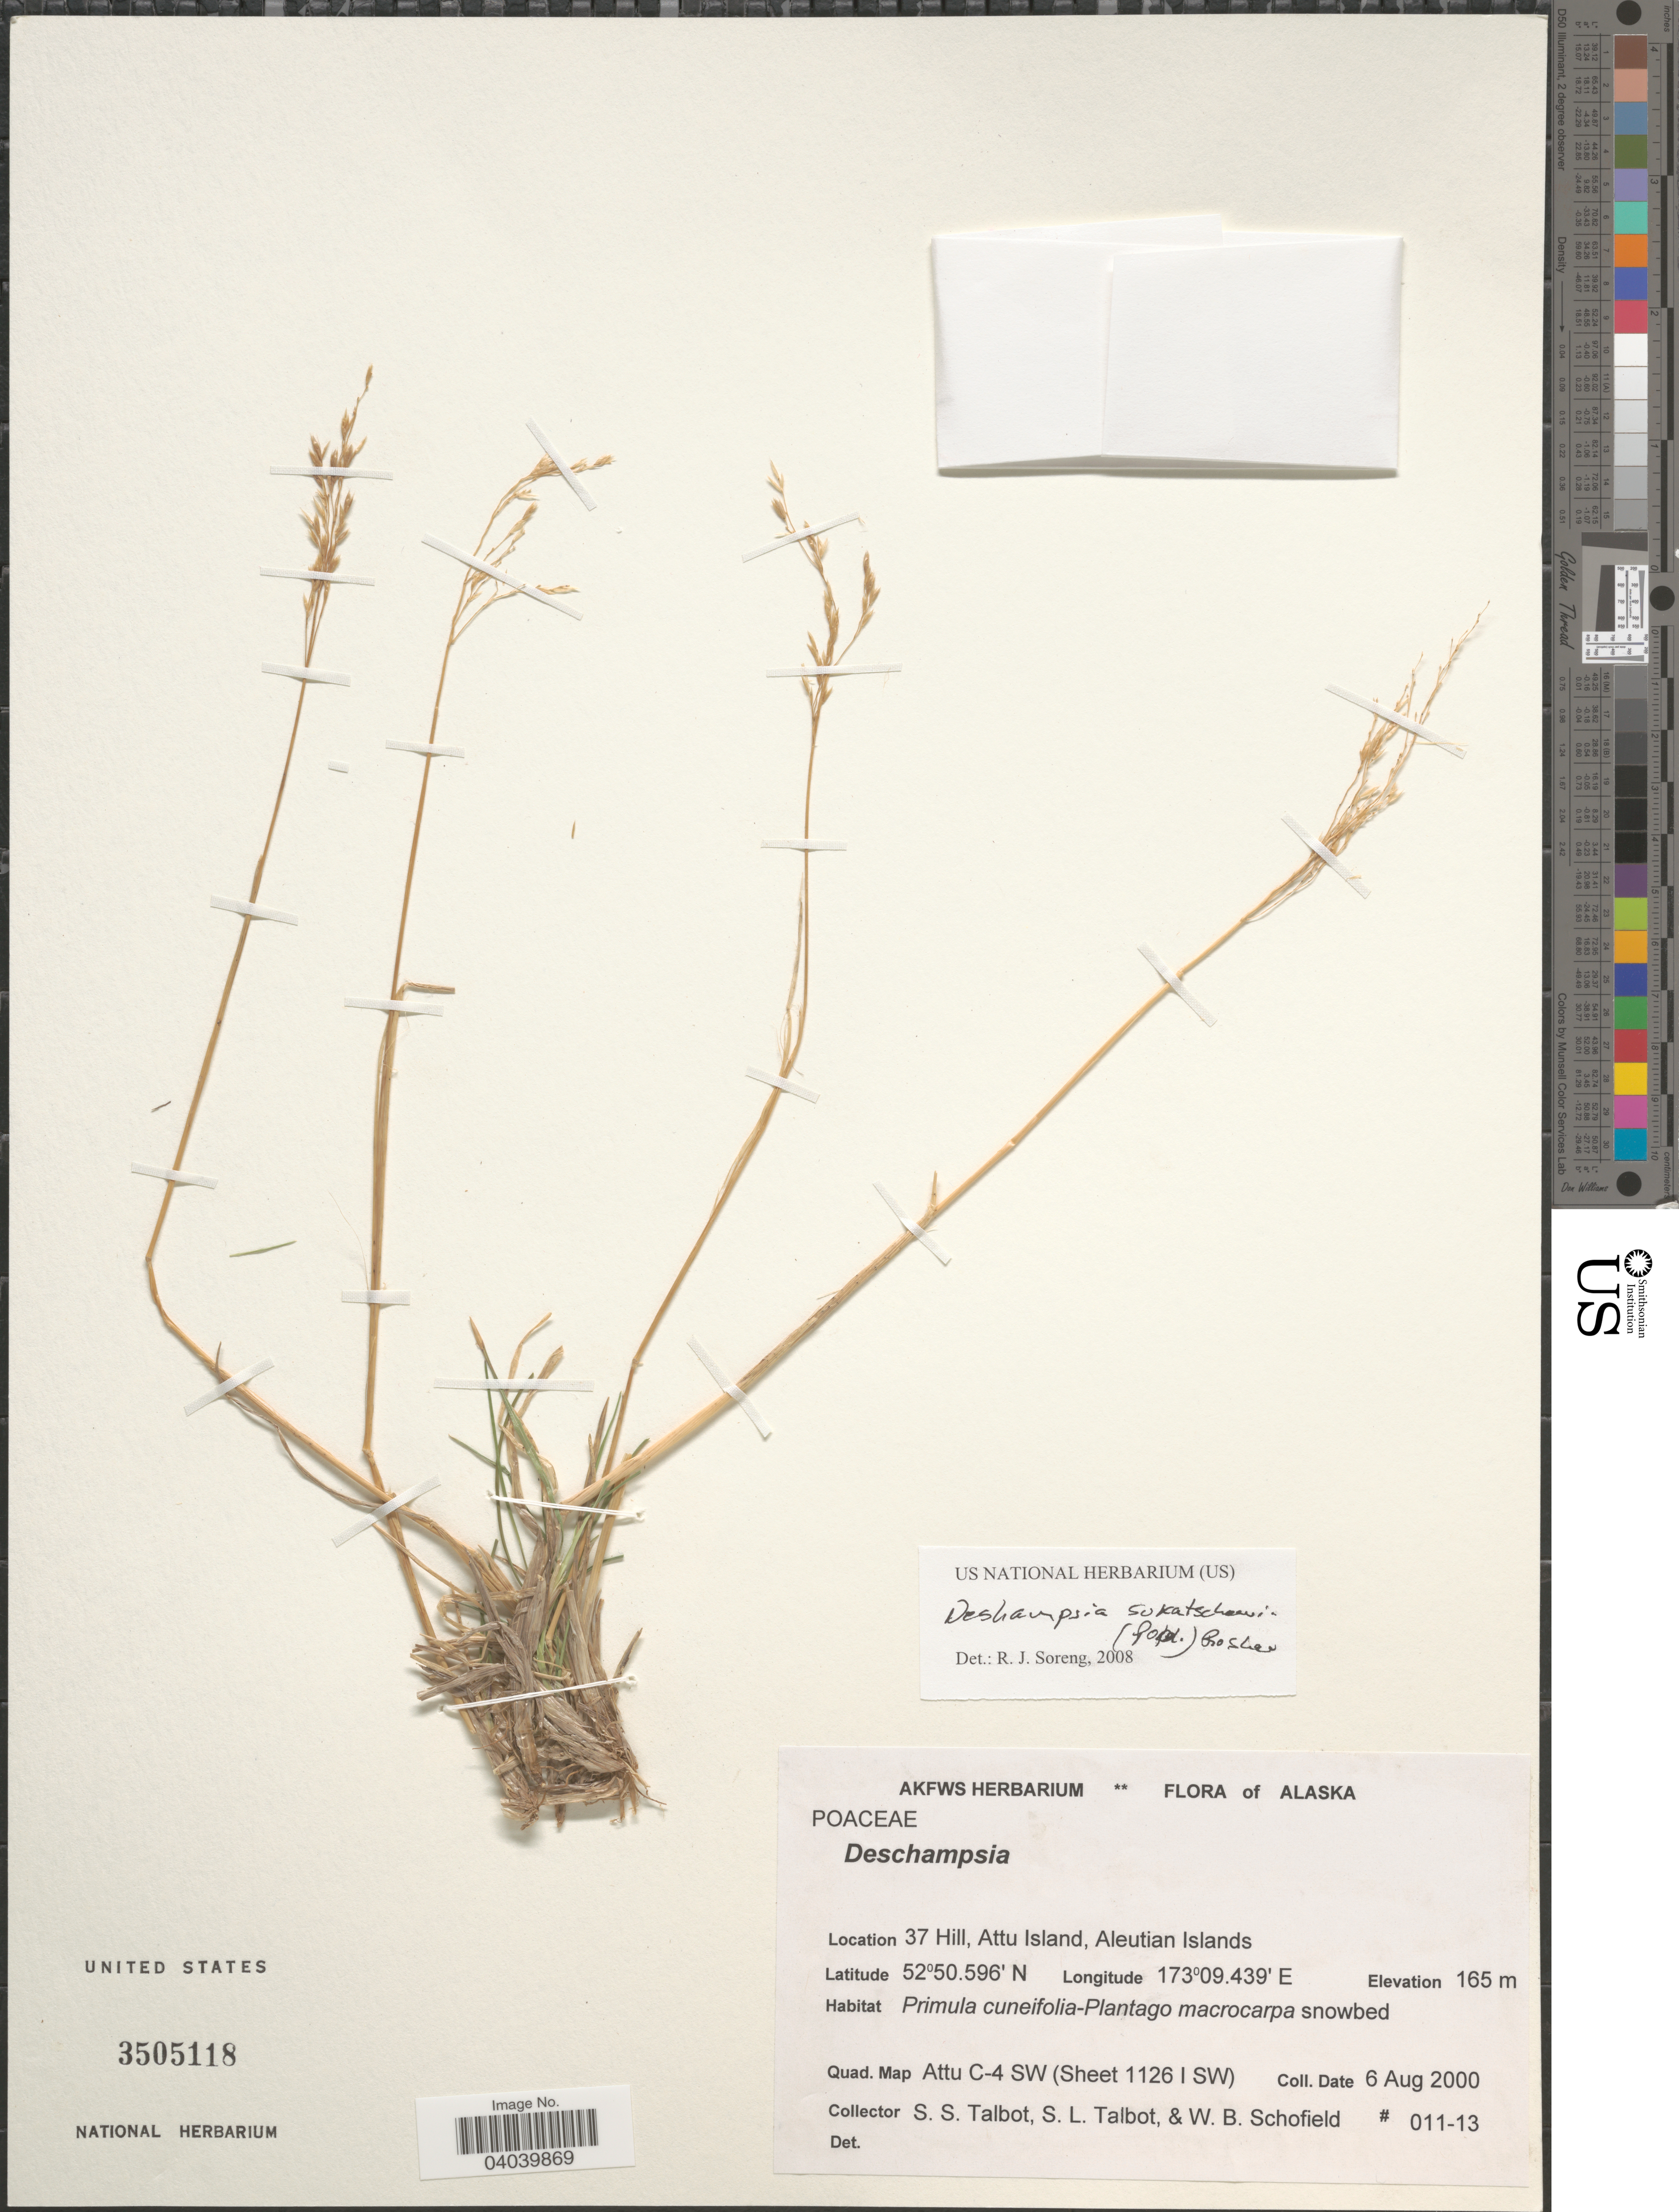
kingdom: Plantae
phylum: Tracheophyta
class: Liliopsida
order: Poales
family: Poaceae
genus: Deschampsia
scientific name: Deschampsia sukatschewii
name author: (Popl.) Roshev.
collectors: S. S. Talbot, S. Talbot & W. Schofield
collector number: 011-13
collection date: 2000-08-06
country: United States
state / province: Alaska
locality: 37 Hill, Attu Island, Aleutian Islands. Quad. Map Attu C-4 SW (Sheet 1126 I SW).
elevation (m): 165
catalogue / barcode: US 3505118